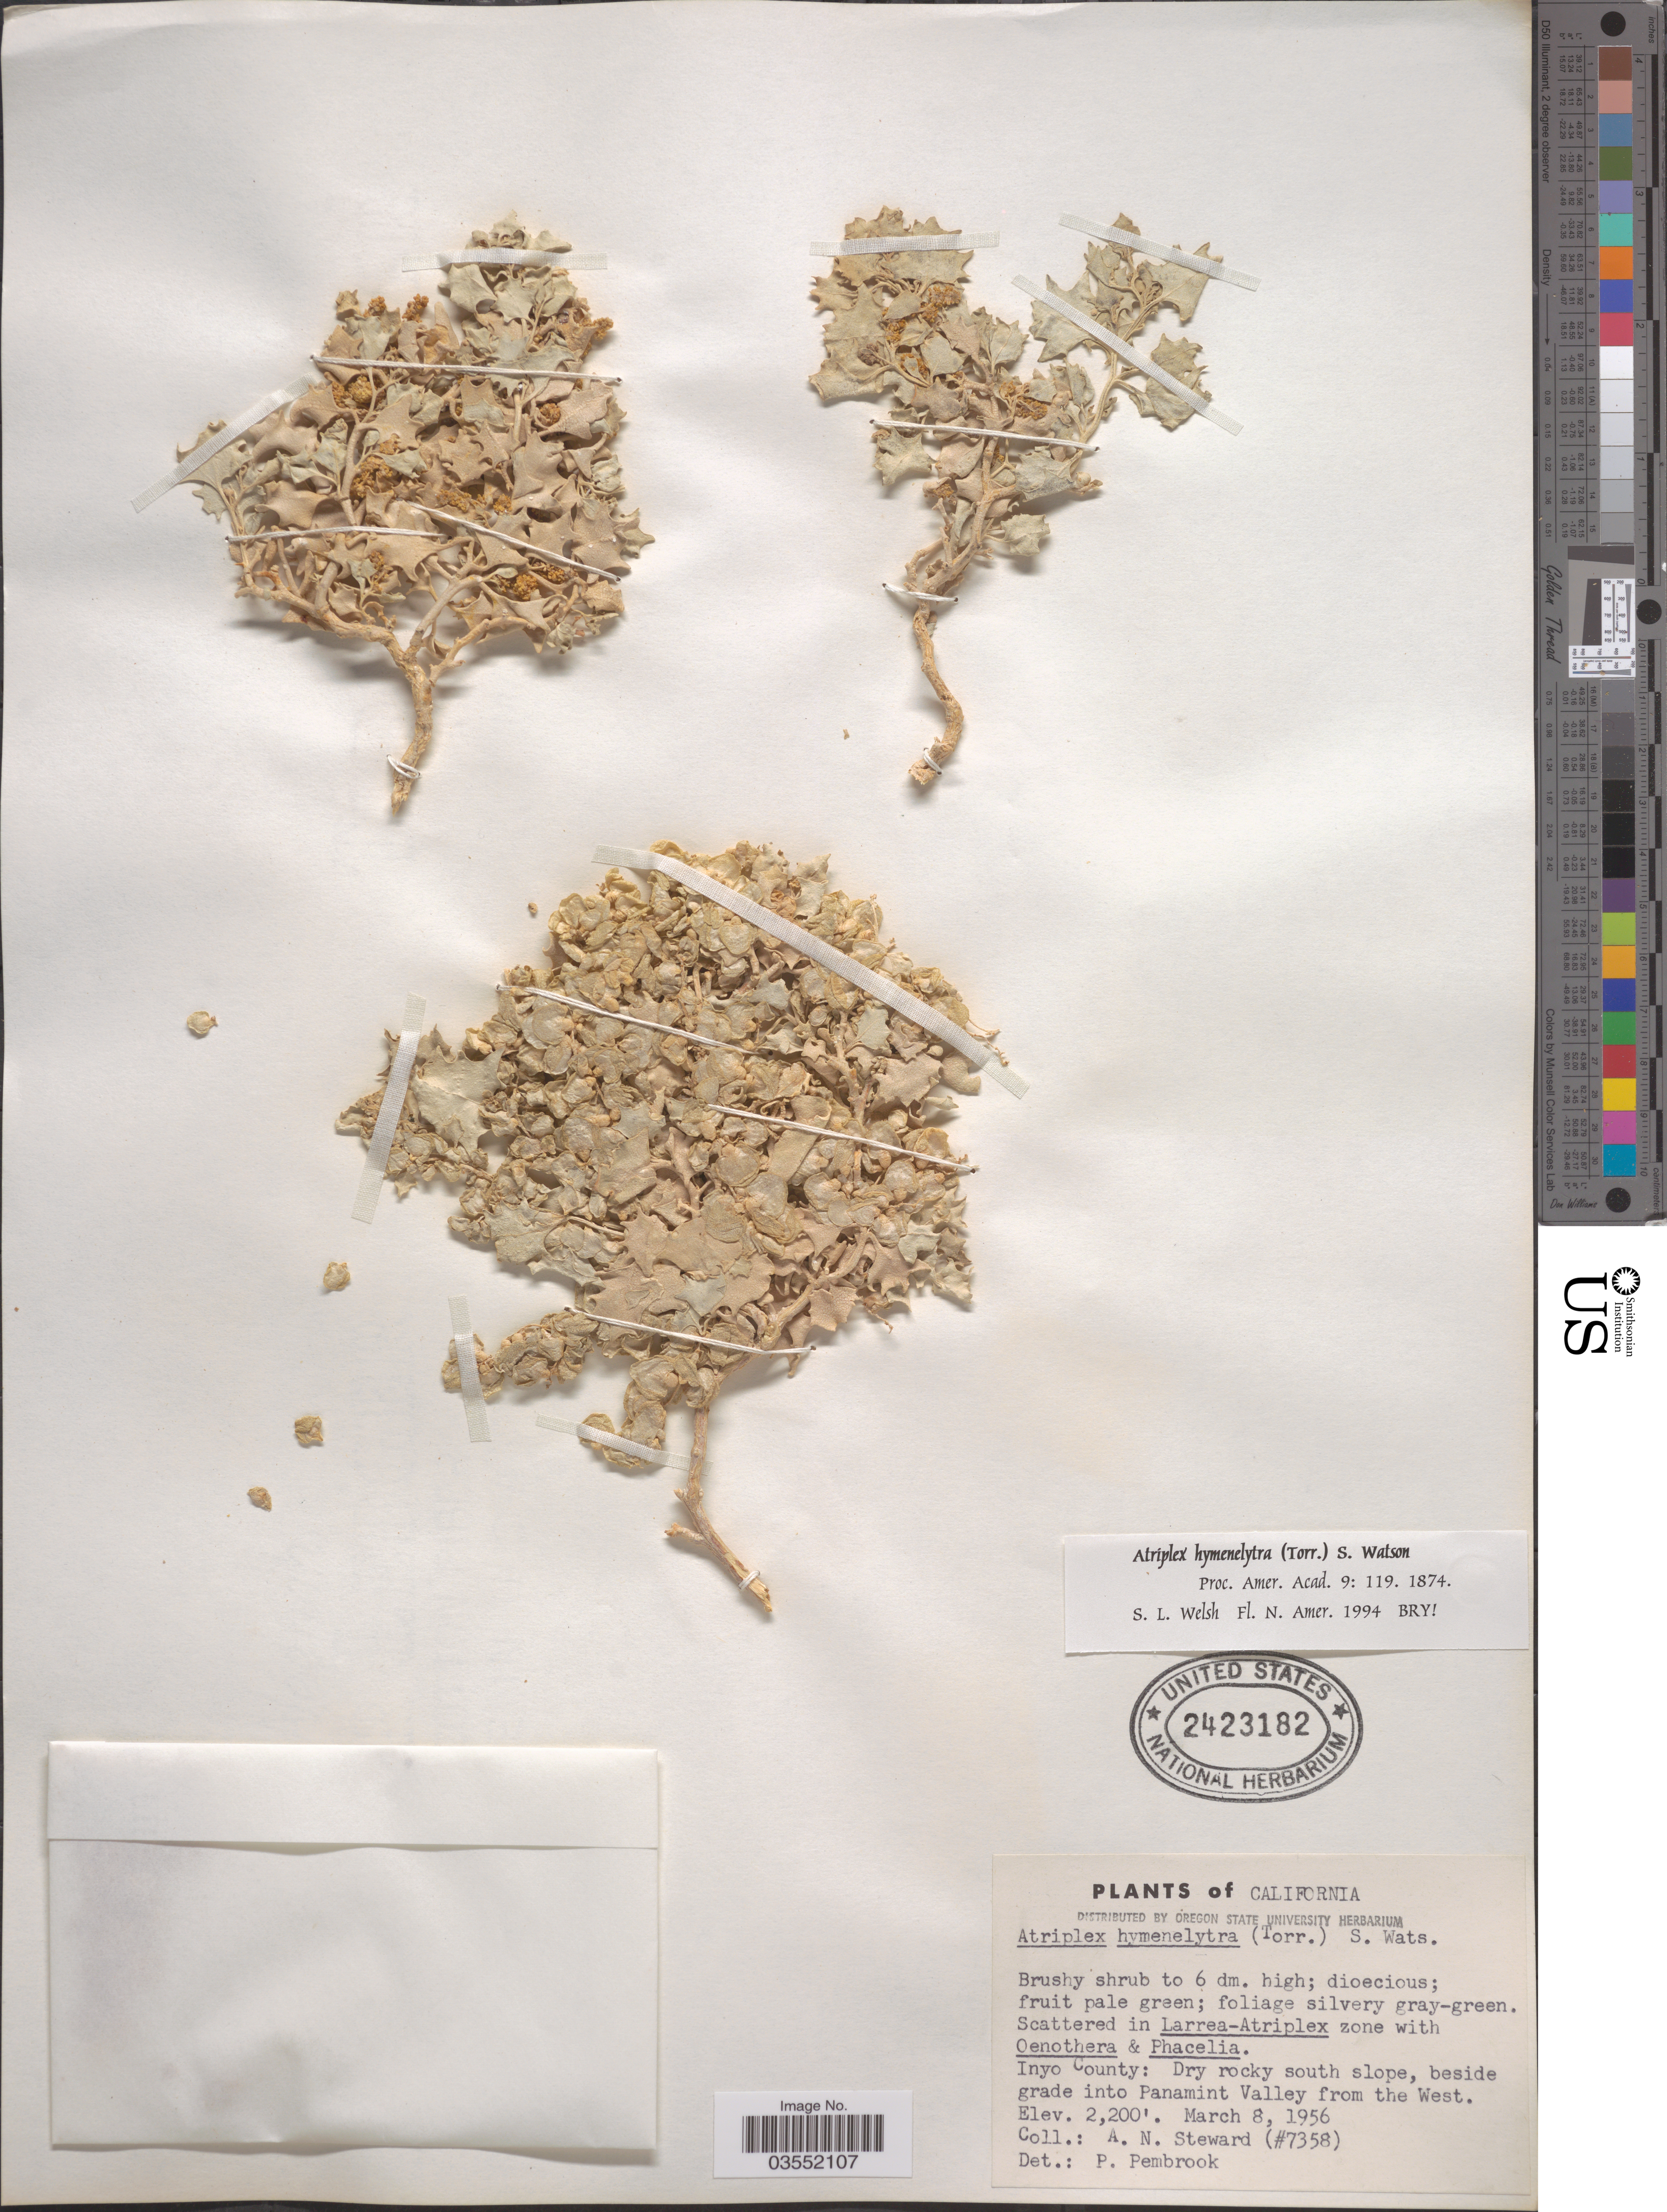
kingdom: Plantae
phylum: Tracheophyta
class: Magnoliopsida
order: Caryophyllales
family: Amaranthaceae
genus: Atriplex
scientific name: Atriplex hymenelytra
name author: (Torr.) S. Watson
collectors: A. N. Steward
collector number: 7358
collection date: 1956-03-08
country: United States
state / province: California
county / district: Inyo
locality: Inyo County: Dry rocky south slope, beside grade into Panamint Valley from the West.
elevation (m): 671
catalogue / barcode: US 2423182